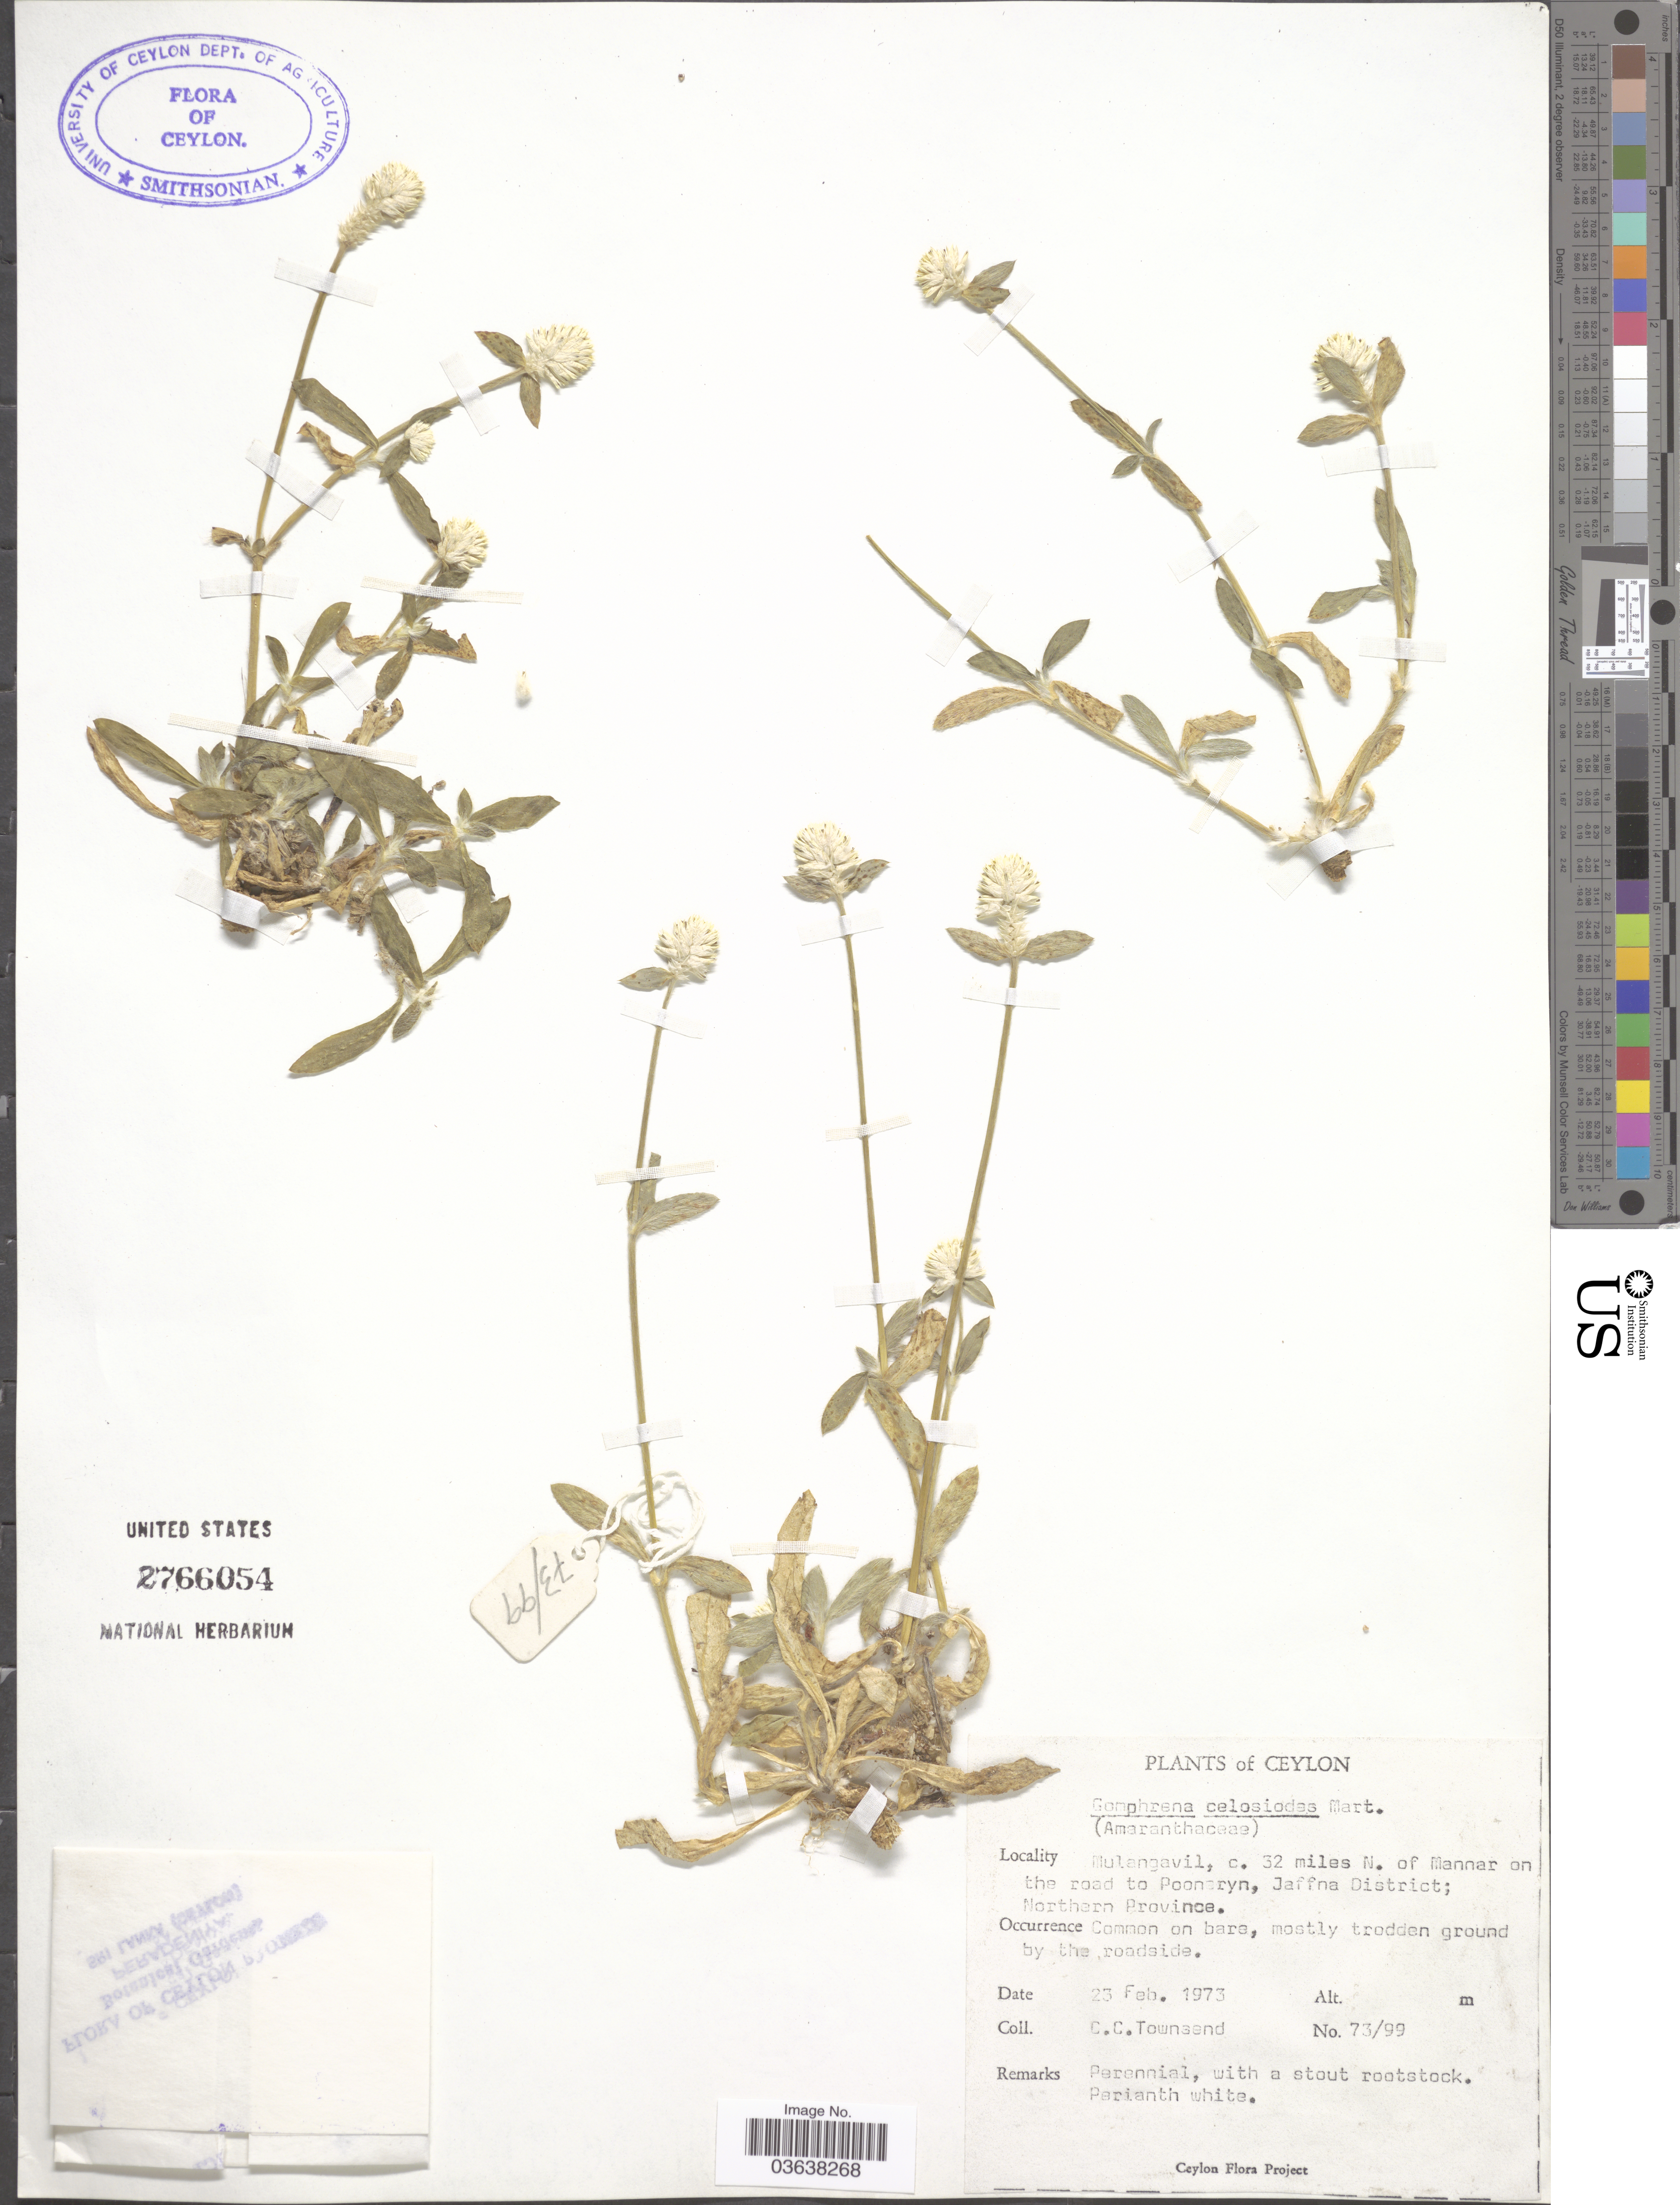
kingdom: Plantae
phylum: Tracheophyta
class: Magnoliopsida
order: Caryophyllales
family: Amaranthaceae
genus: Gomphrena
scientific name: Gomphrena celosioides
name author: Mart.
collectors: C. C. Townsend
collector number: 73/99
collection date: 1973-02-23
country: Sri Lanka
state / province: Northern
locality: Ceylon. Mulangavil, c. 32 miles N. of Mannar on the road to Pooneryn, Jaffna District.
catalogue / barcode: US 2766054